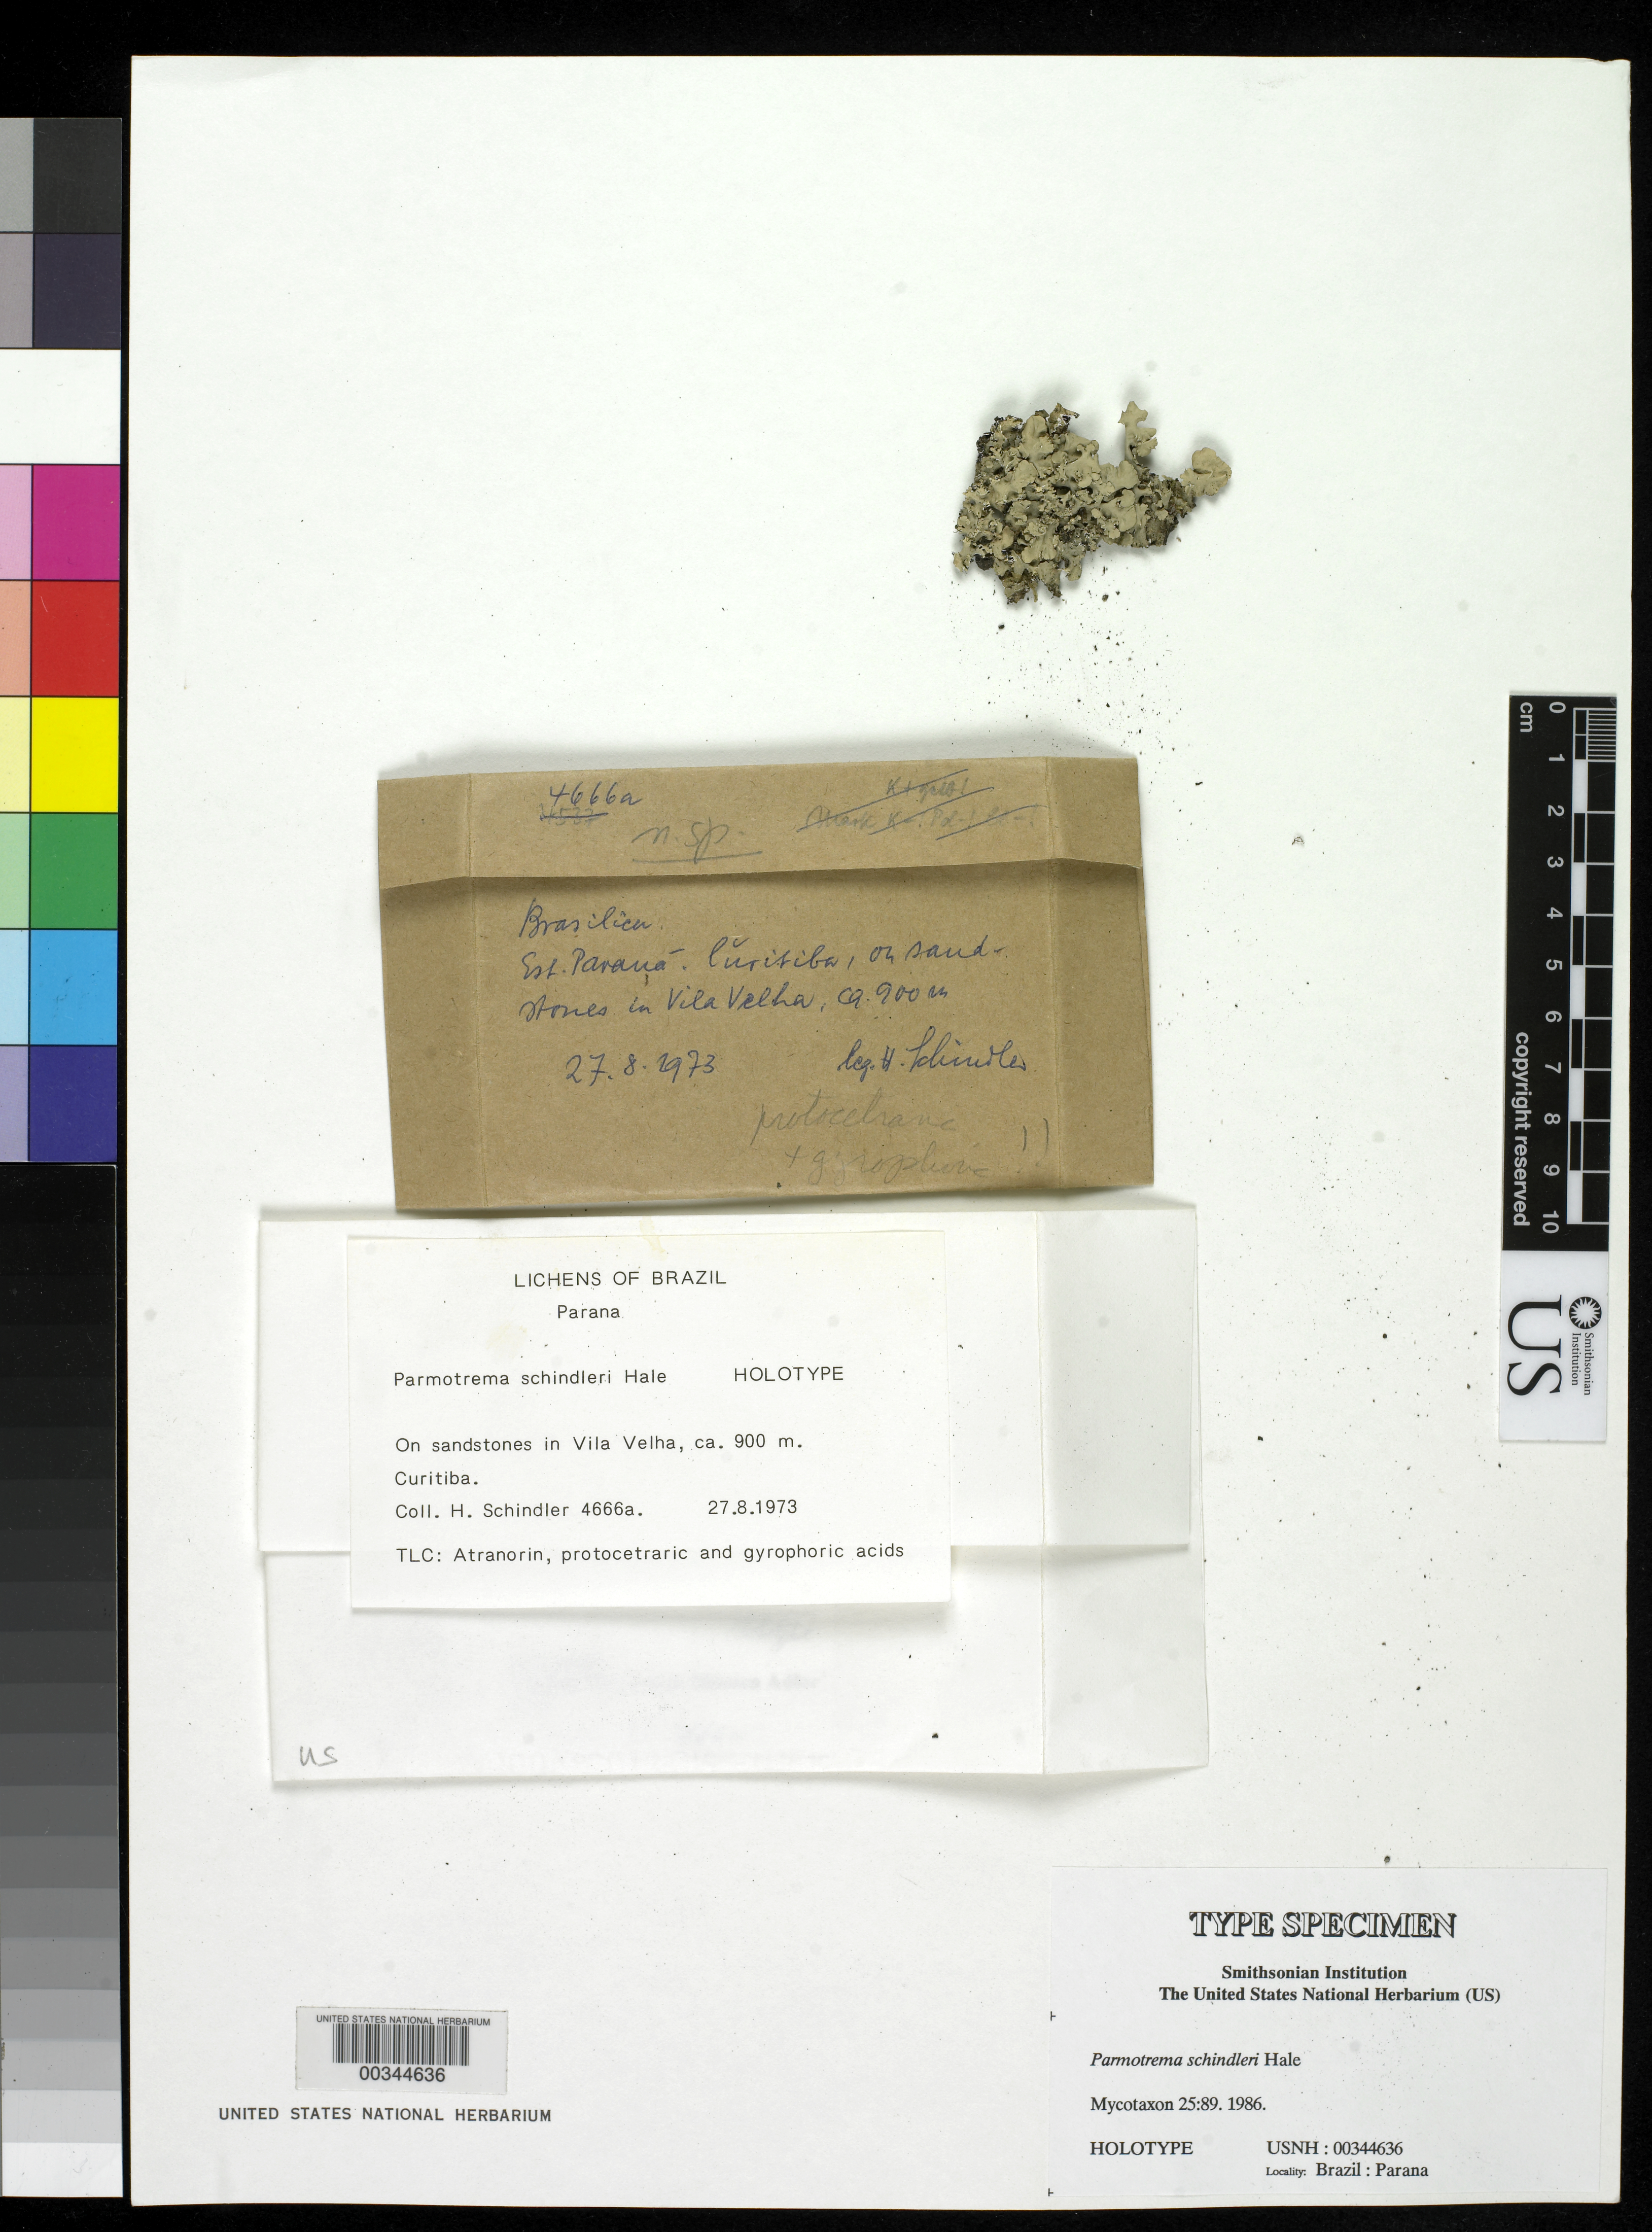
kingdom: Fungi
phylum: Ascomycota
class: Lecanoromycetes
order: Lecanorales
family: Parmeliaceae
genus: Parmotrema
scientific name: Parmotrema schindleri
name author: Hale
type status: Holotype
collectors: H. Schindler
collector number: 4666a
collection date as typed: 27 Aug 1973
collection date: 1973-08-27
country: Brazil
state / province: Paraná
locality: Sandstones in Vila Velha, Curitaba.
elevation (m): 900